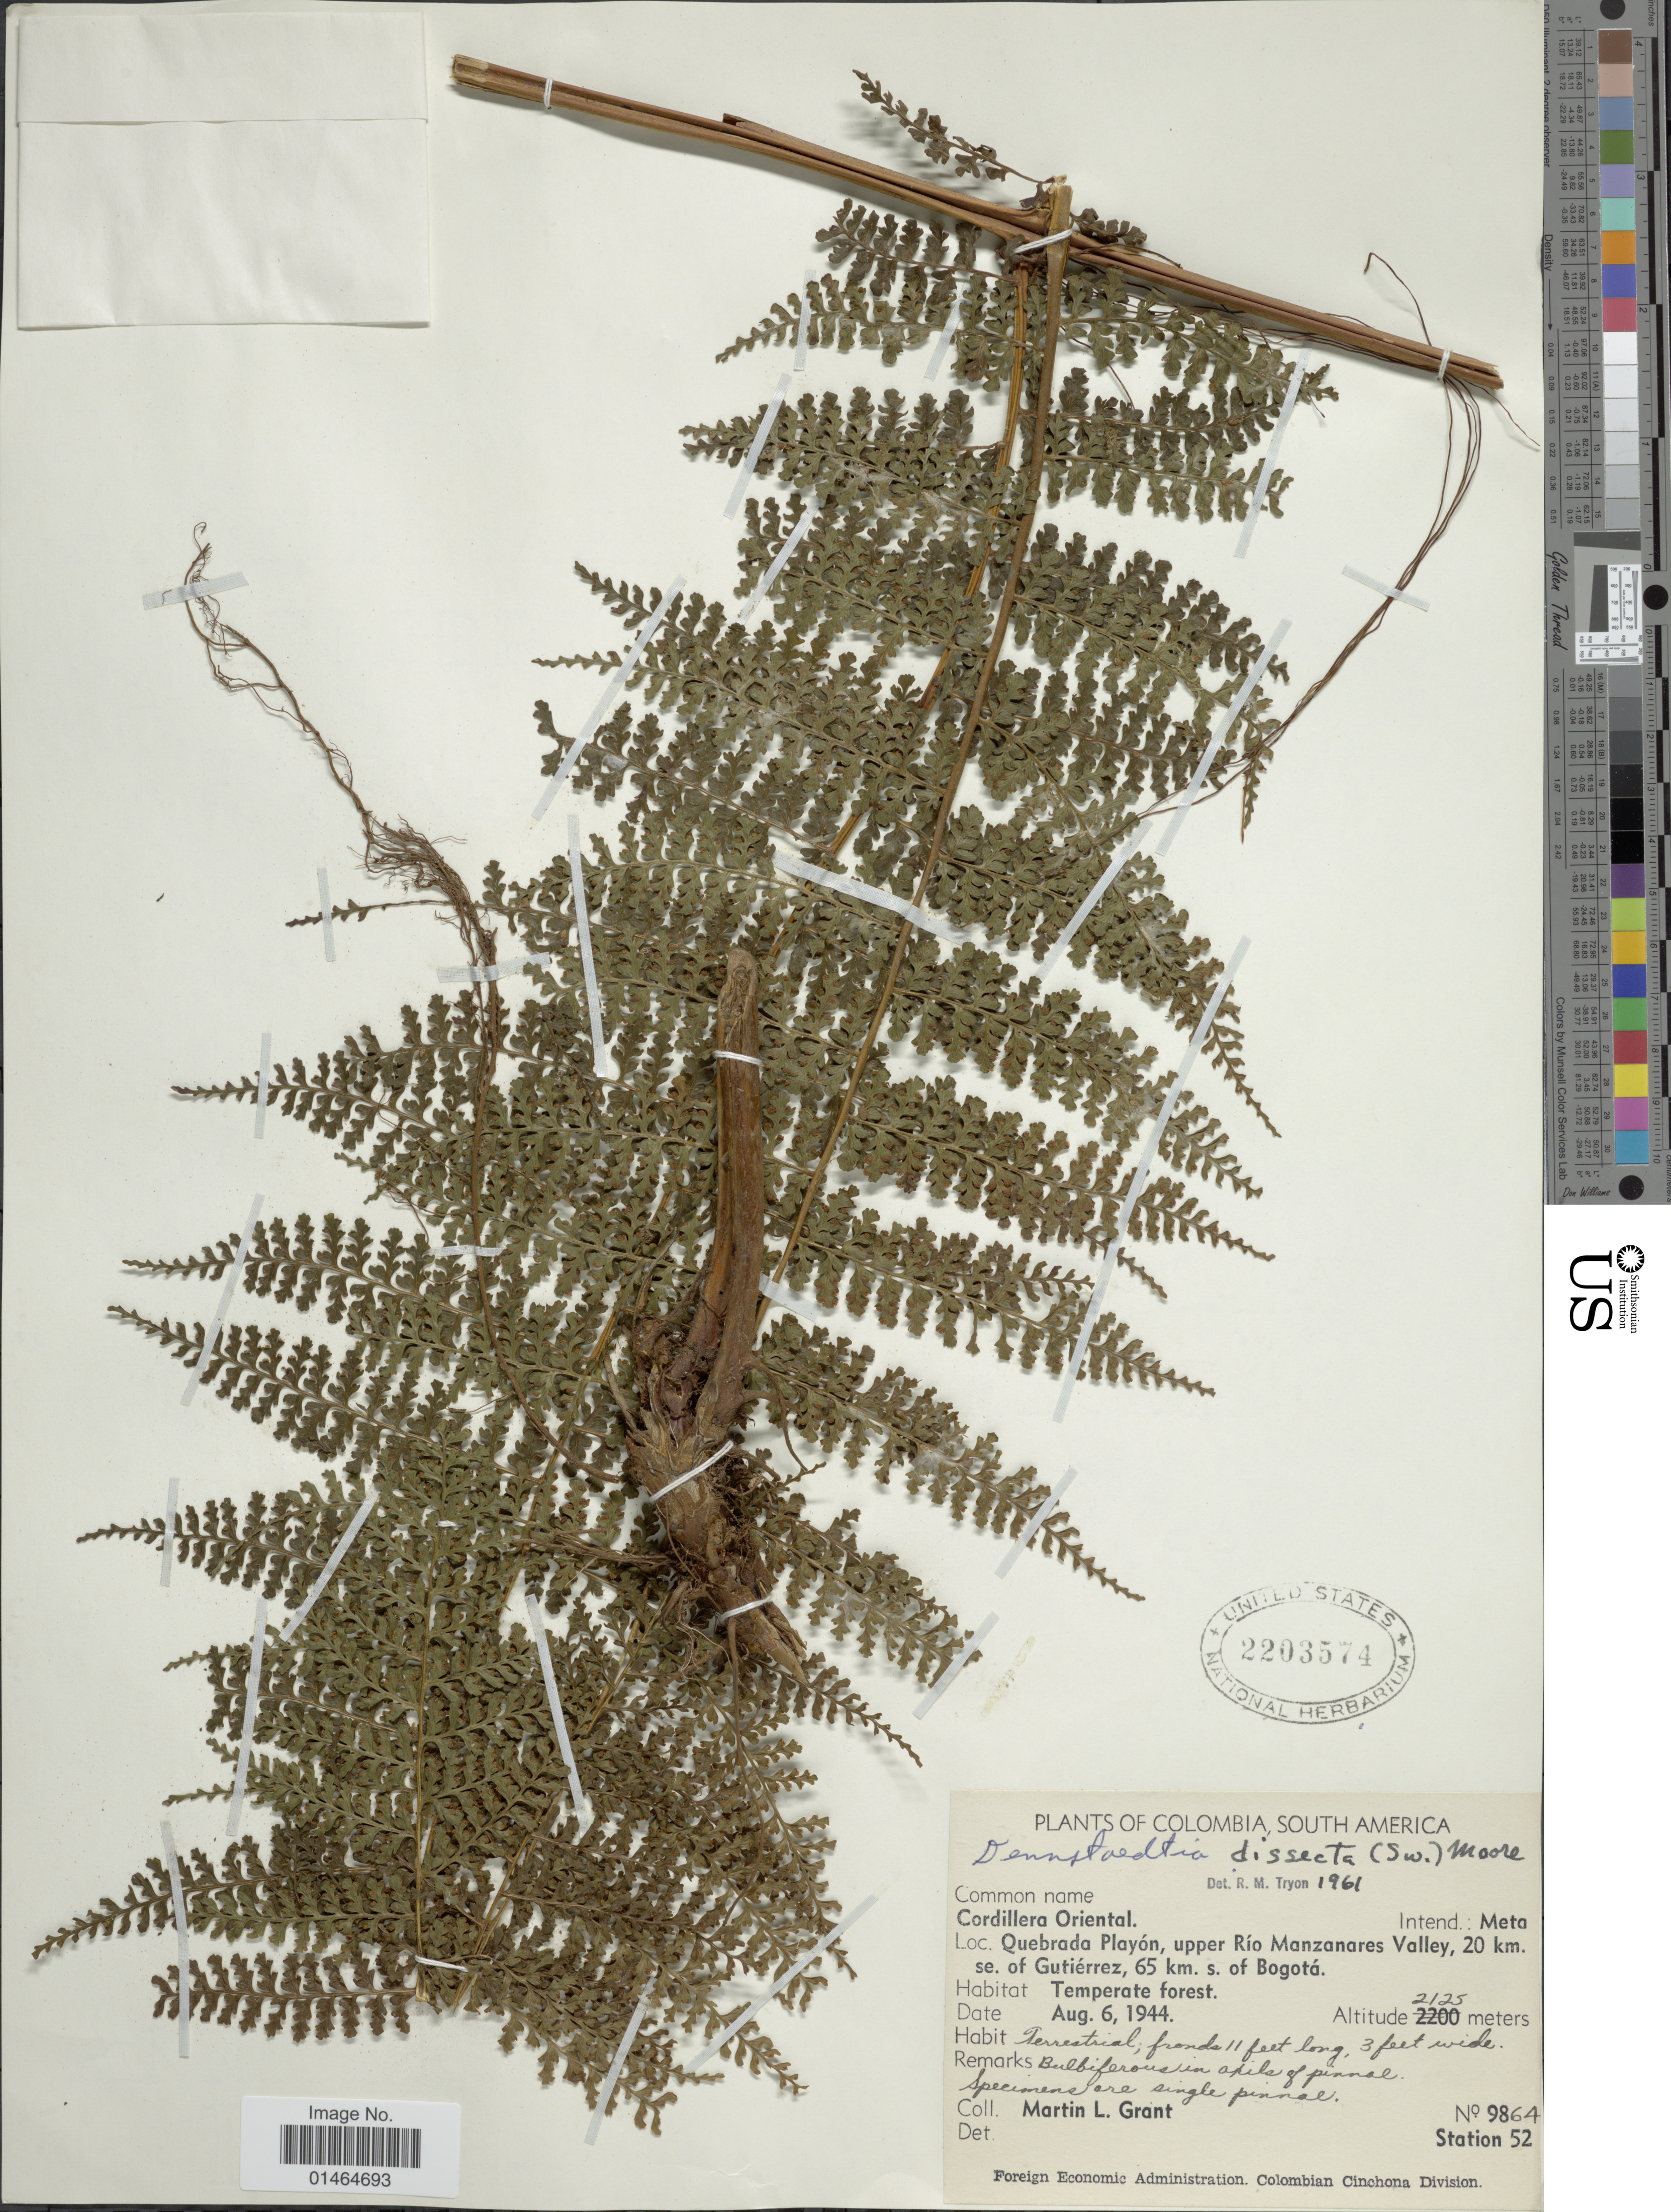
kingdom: Plantae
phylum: Tracheophyta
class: Polypodiopsida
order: Polypodiales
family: Dennstaedtiaceae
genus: Dennstaedtia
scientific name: Dennstaedtia dissecta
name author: (Sw.) T. Moore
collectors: M. L. Grant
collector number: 9864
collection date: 1944-08-06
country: Colombia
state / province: Meta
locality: Cordillera Oriental. Quebrada Playón, upper Río Manzanares Valley, 20 km. se. of Gutiérrez, 65 km. s. of Bogotá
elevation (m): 2125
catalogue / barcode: US 2203574